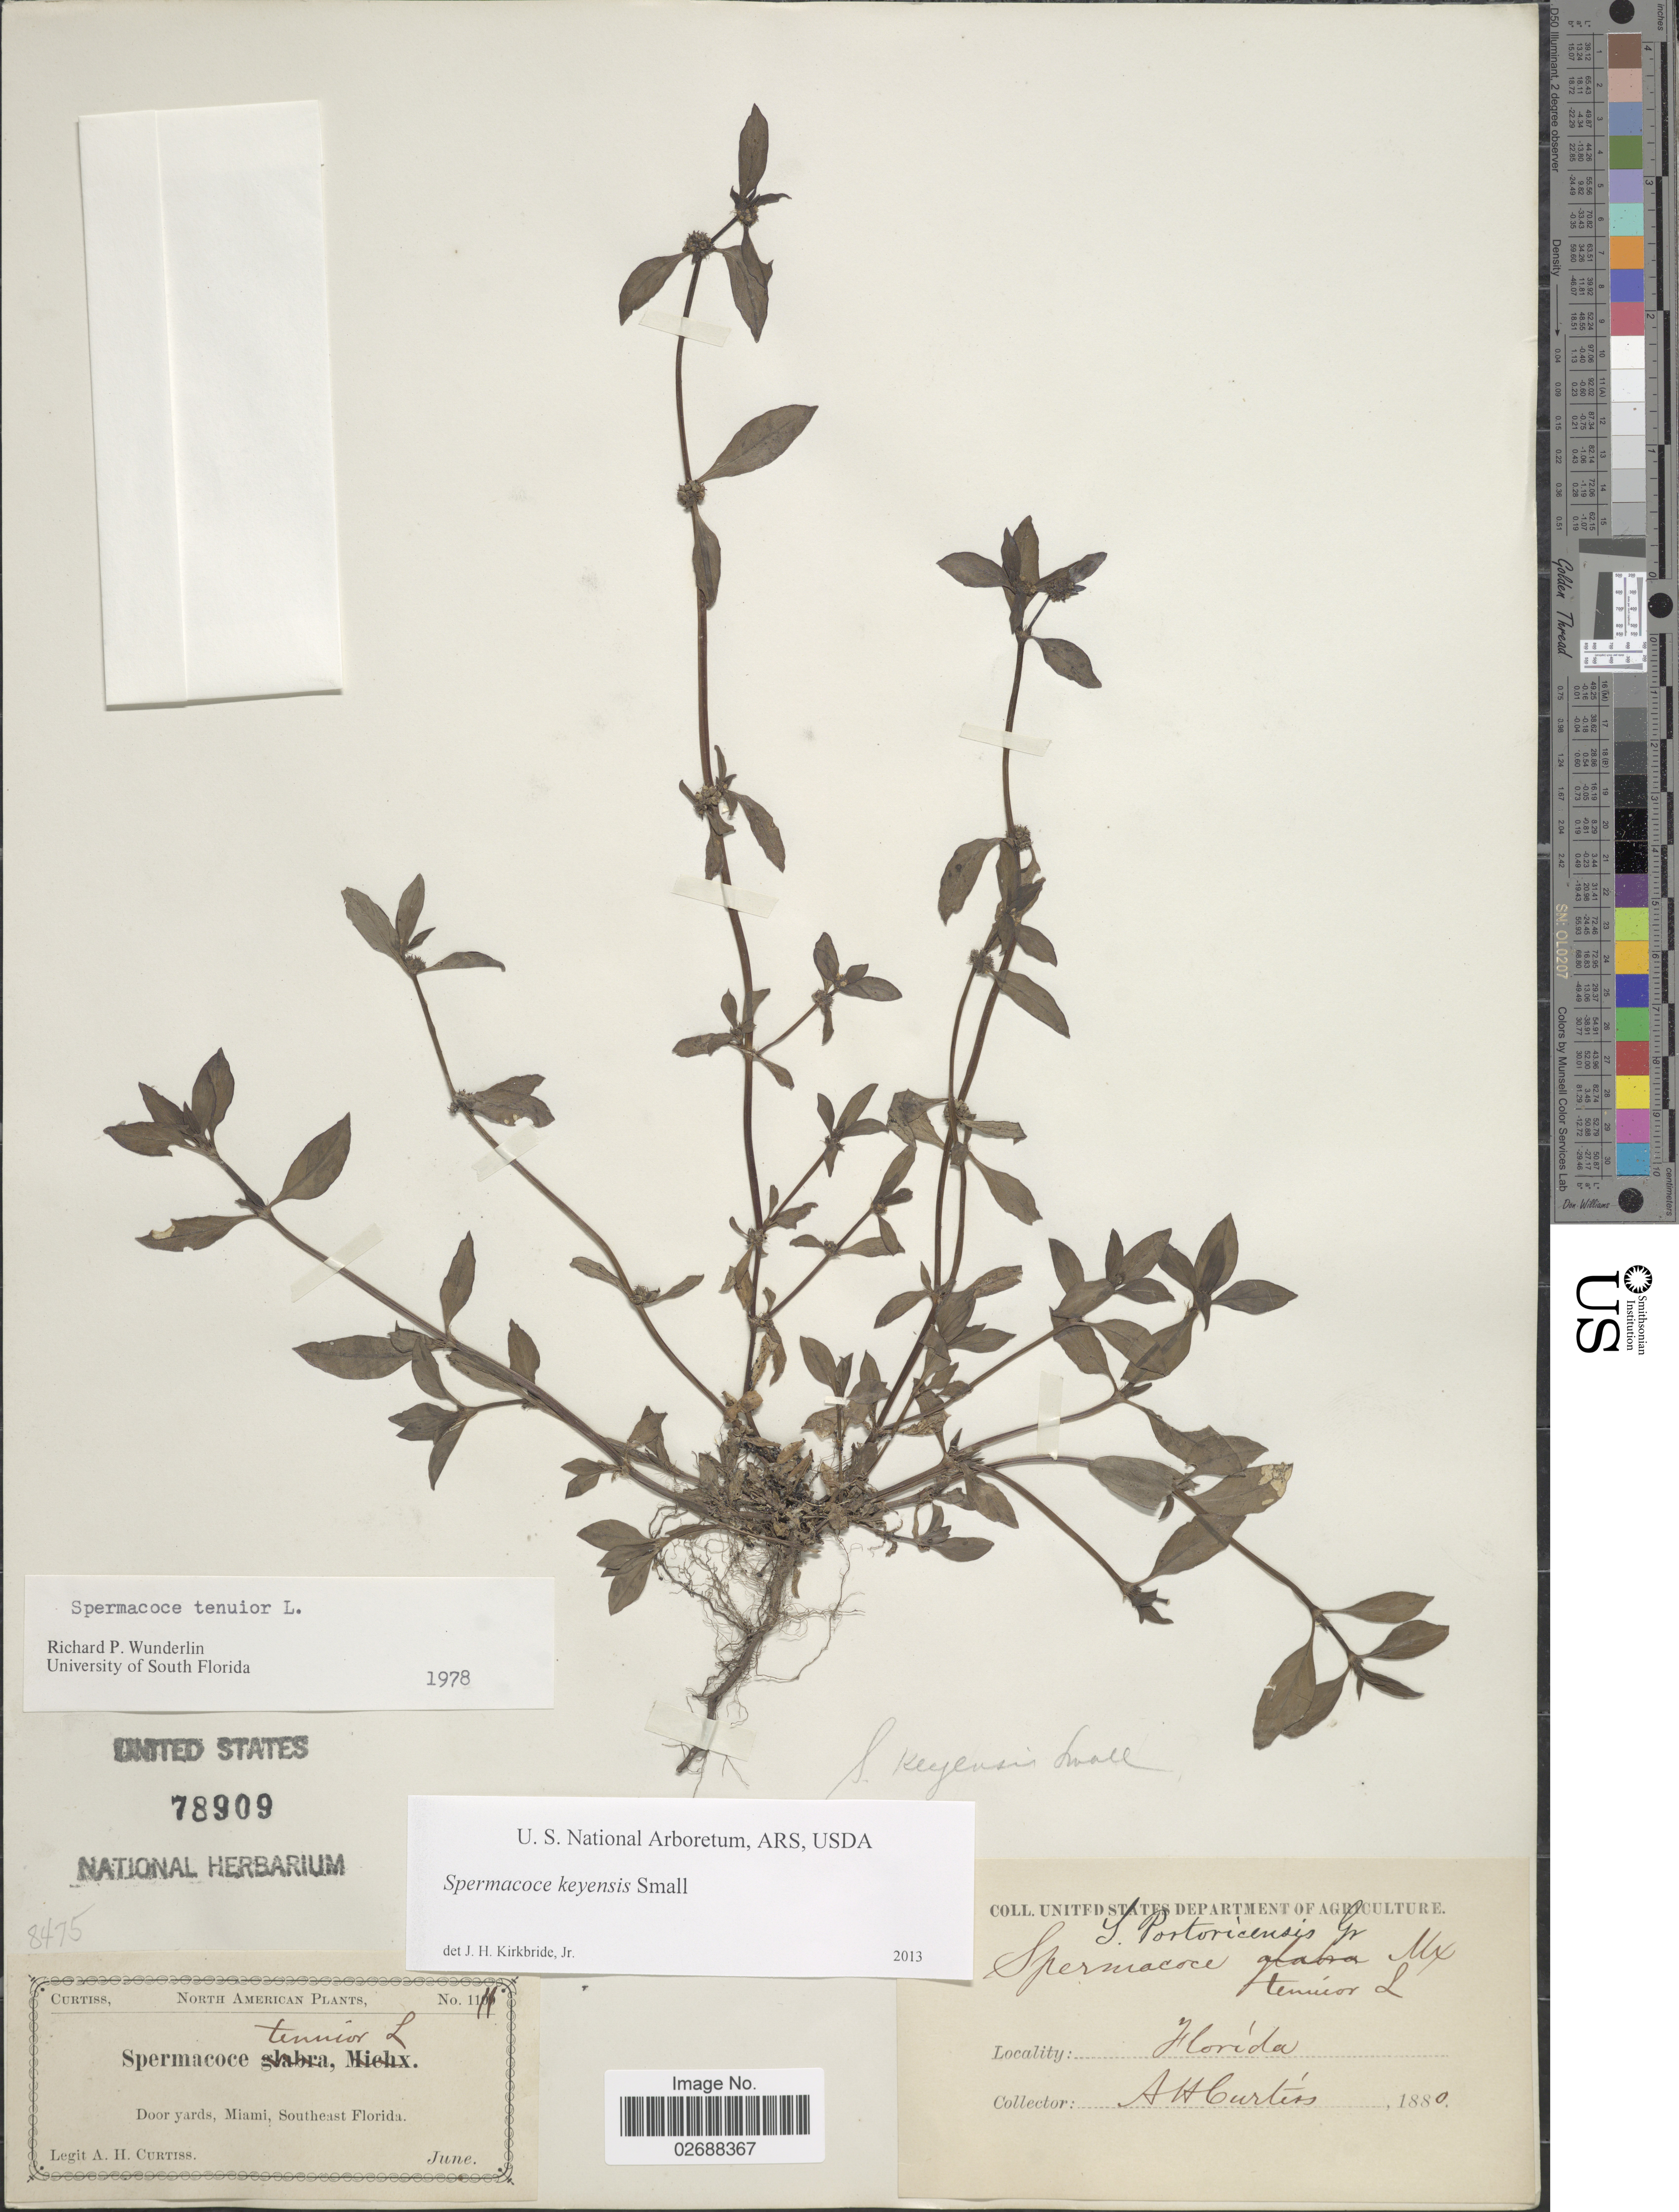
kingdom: Plantae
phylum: Tracheophyta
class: Magnoliopsida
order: Gentianales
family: Rubiaceae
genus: Spermacoce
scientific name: Spermacoce keyensis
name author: Small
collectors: A. H. Curtiss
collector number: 11*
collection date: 1880-06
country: United States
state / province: Florida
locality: Door yards, Miami, Southeast Florida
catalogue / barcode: US 78909